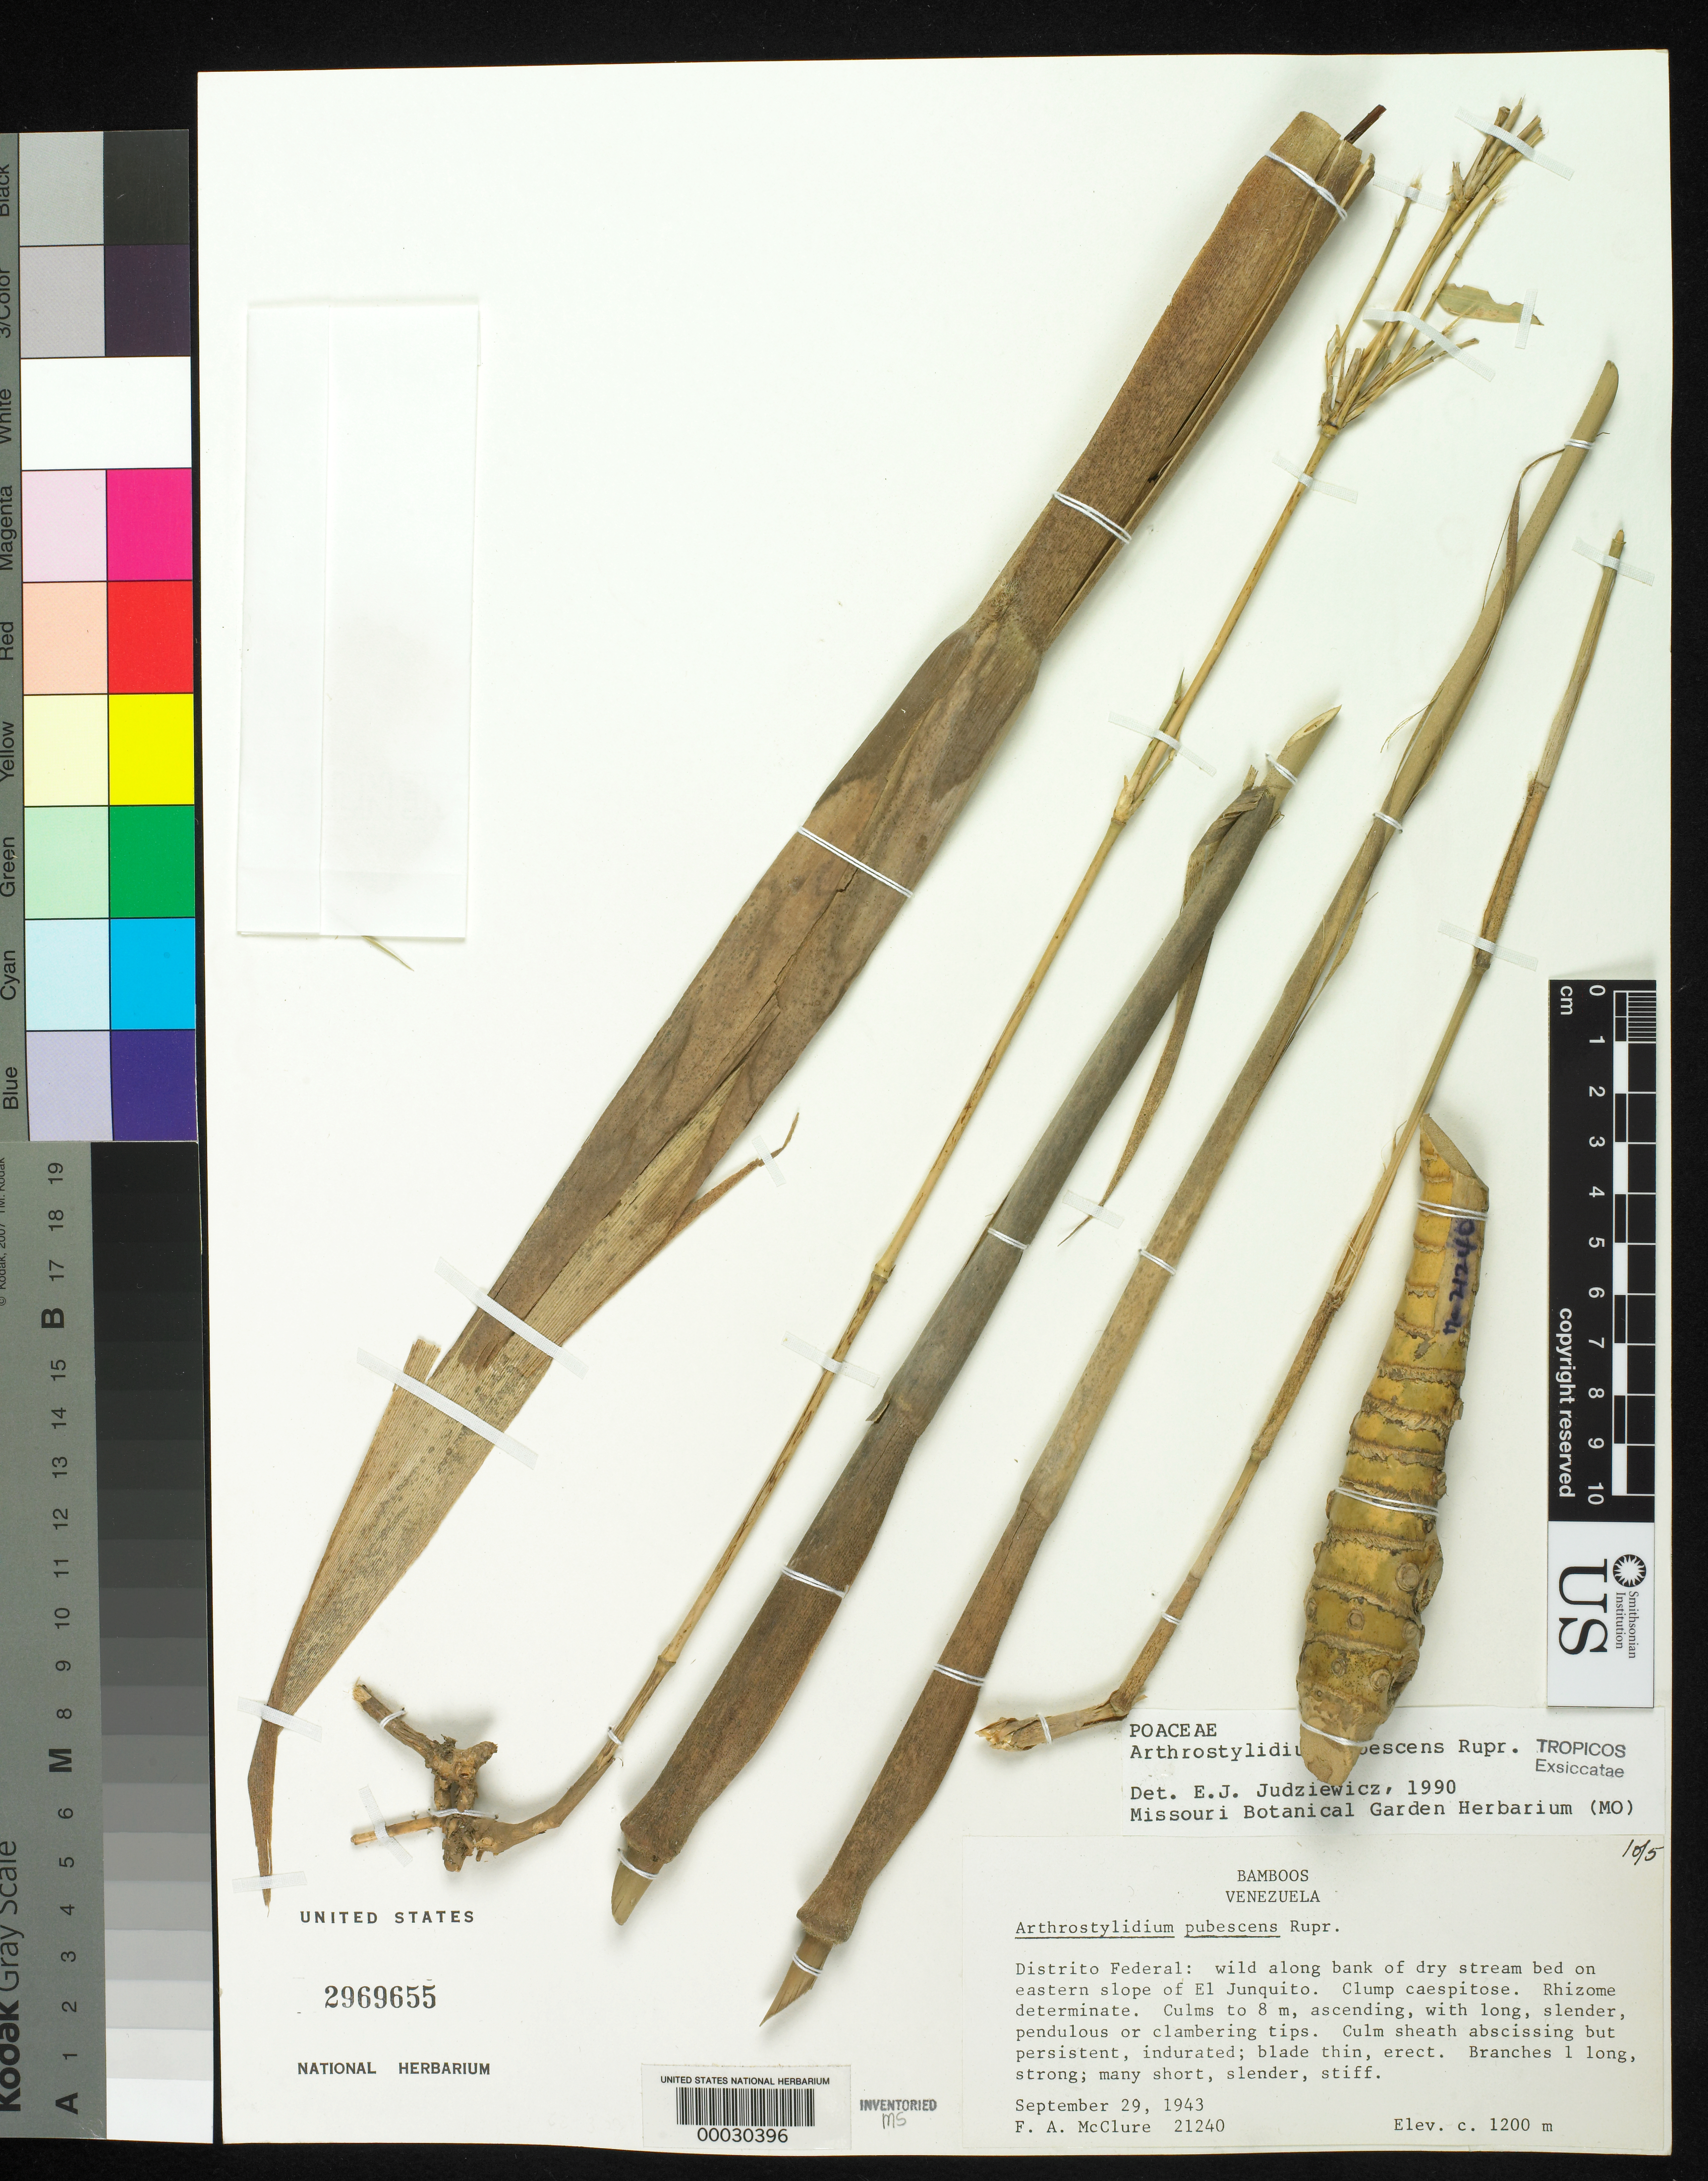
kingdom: Plantae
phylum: Tracheophyta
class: Liliopsida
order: Poales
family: Poaceae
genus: Arthrostylidium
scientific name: Arthrostylidium pubescens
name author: Rupr.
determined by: Judziewicz, E. J.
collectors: F. A. McClure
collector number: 21240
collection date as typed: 29 Sep 1943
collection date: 1943-09-29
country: Venezuela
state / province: Distrito Federal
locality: El junquito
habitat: Along bank of dry stream bed on eastern slope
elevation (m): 1200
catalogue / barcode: US 2969655